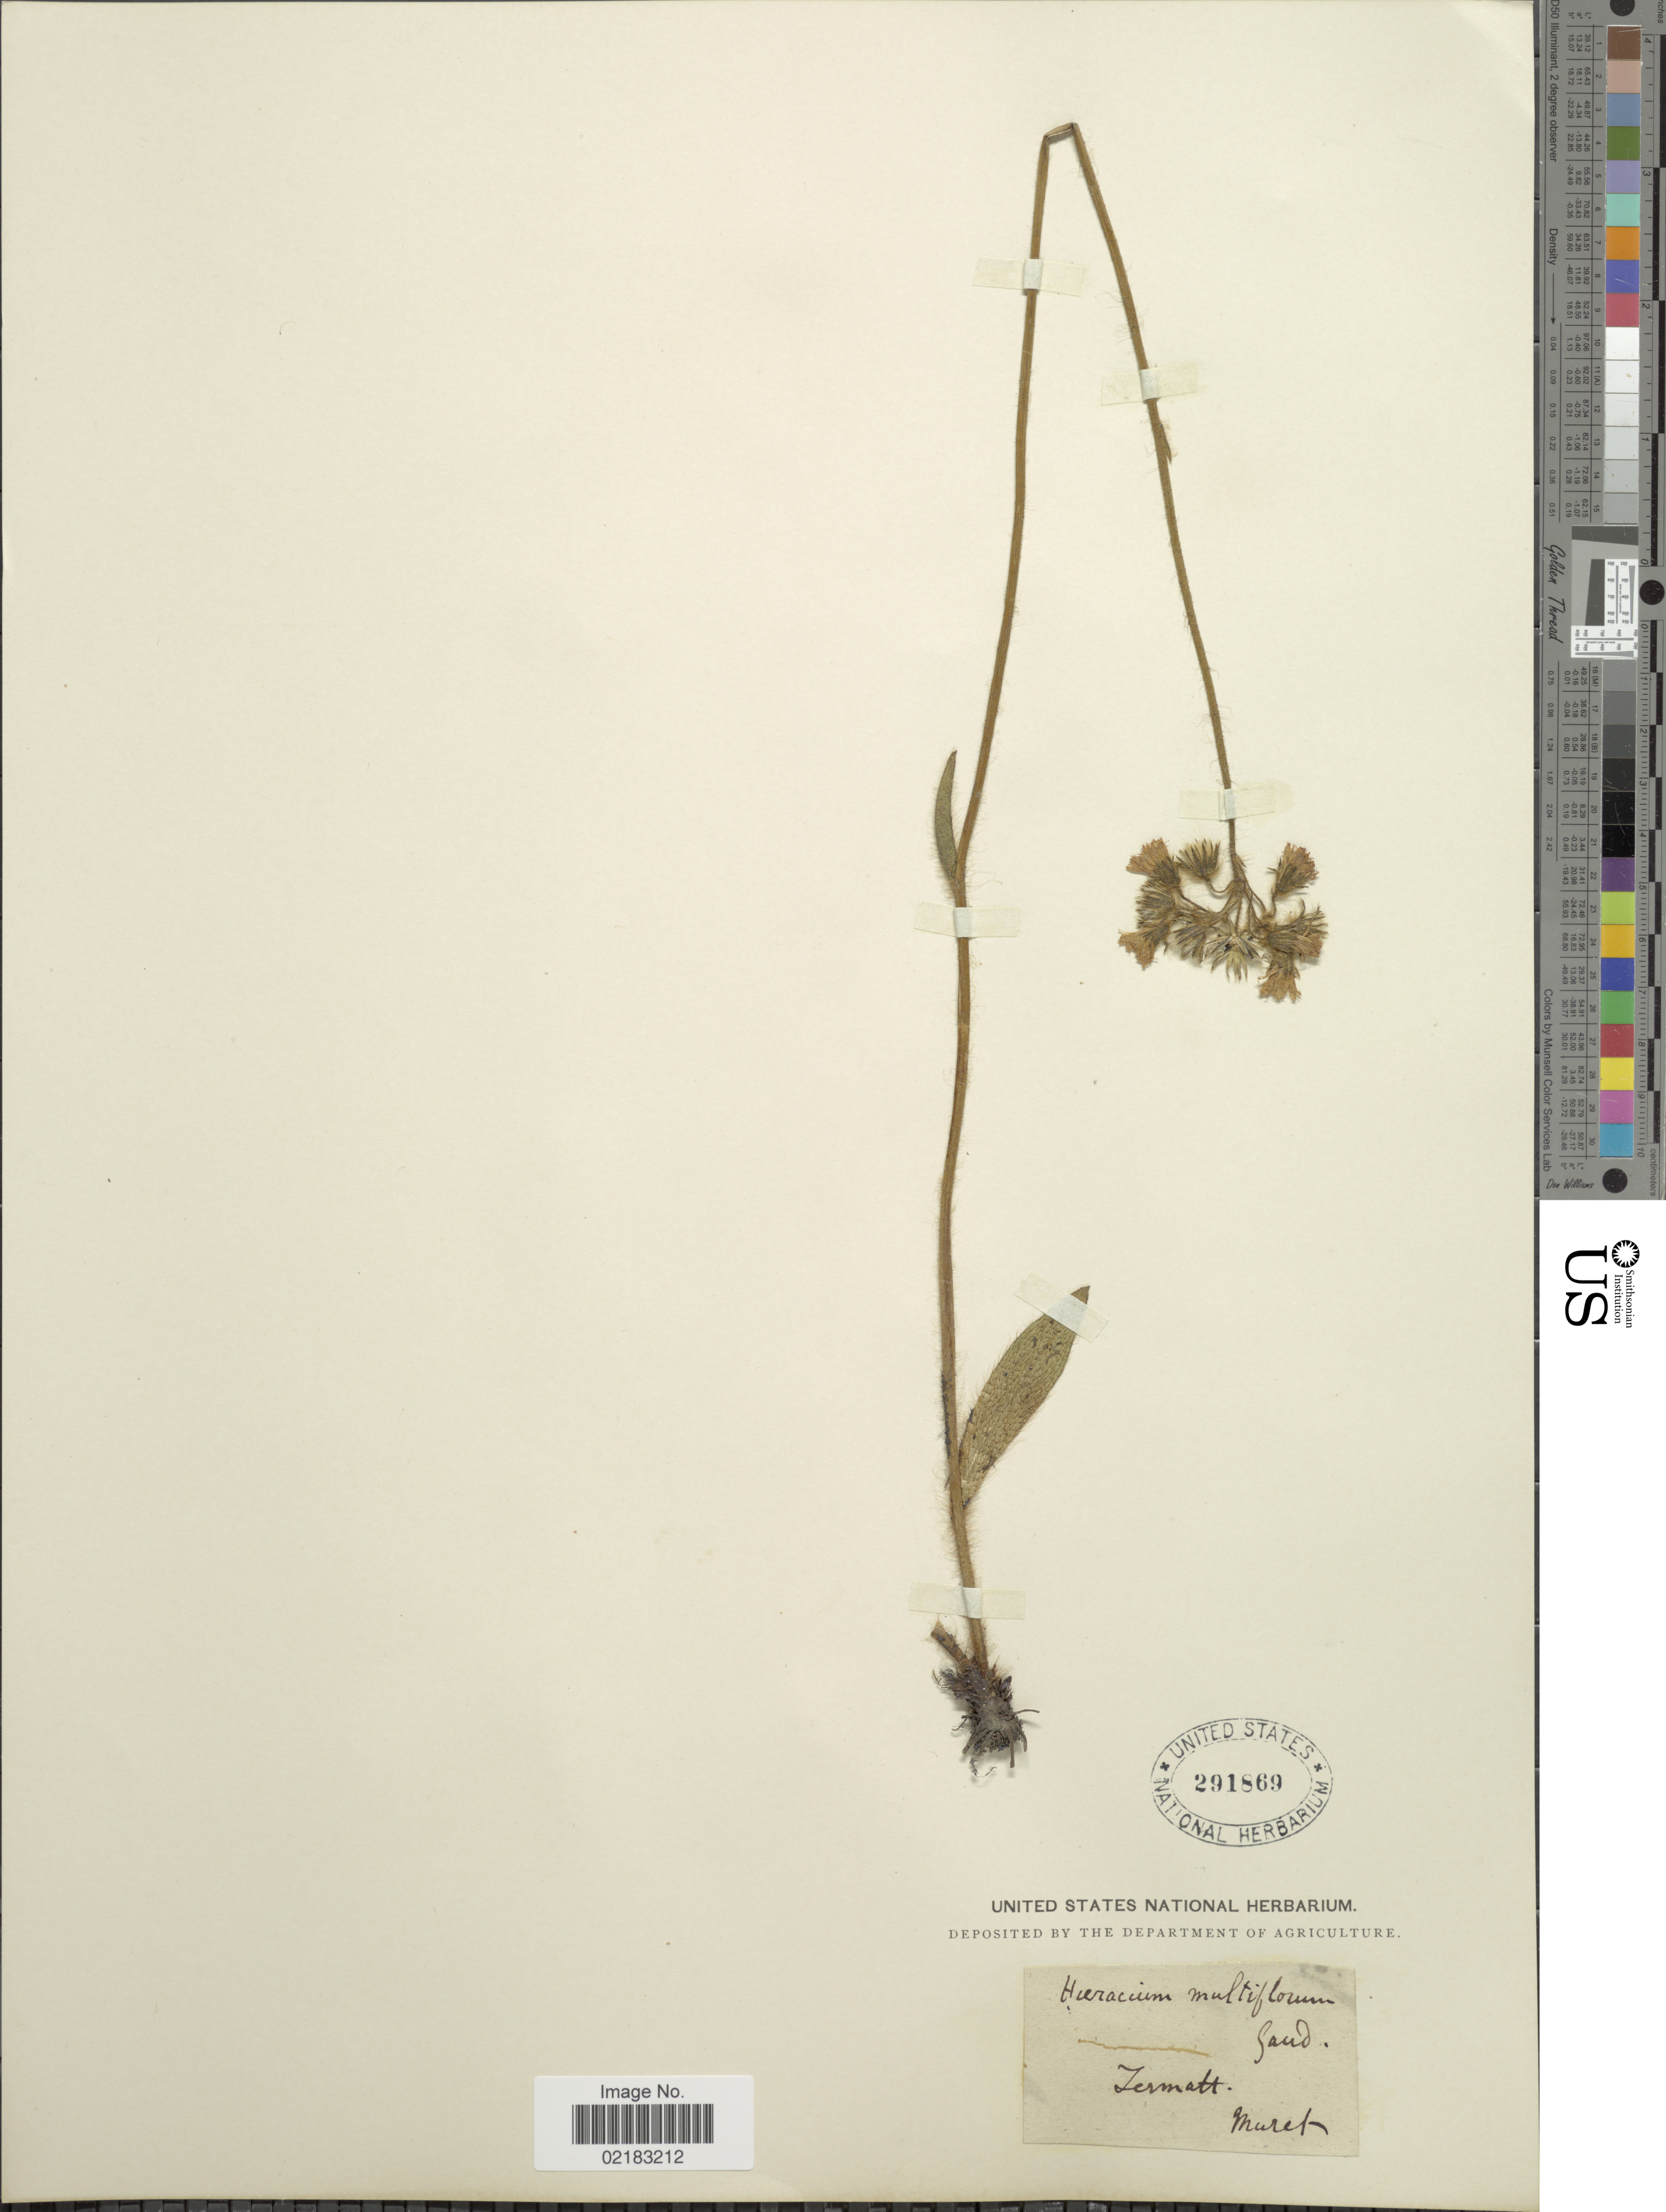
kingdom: Plantae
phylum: Tracheophyta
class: Magnoliopsida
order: Asterales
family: Asteraceae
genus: Pilosella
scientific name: Pilosella guthnikiana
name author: Soják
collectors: Muret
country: Switzerland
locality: Zermatt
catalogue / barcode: US 291869